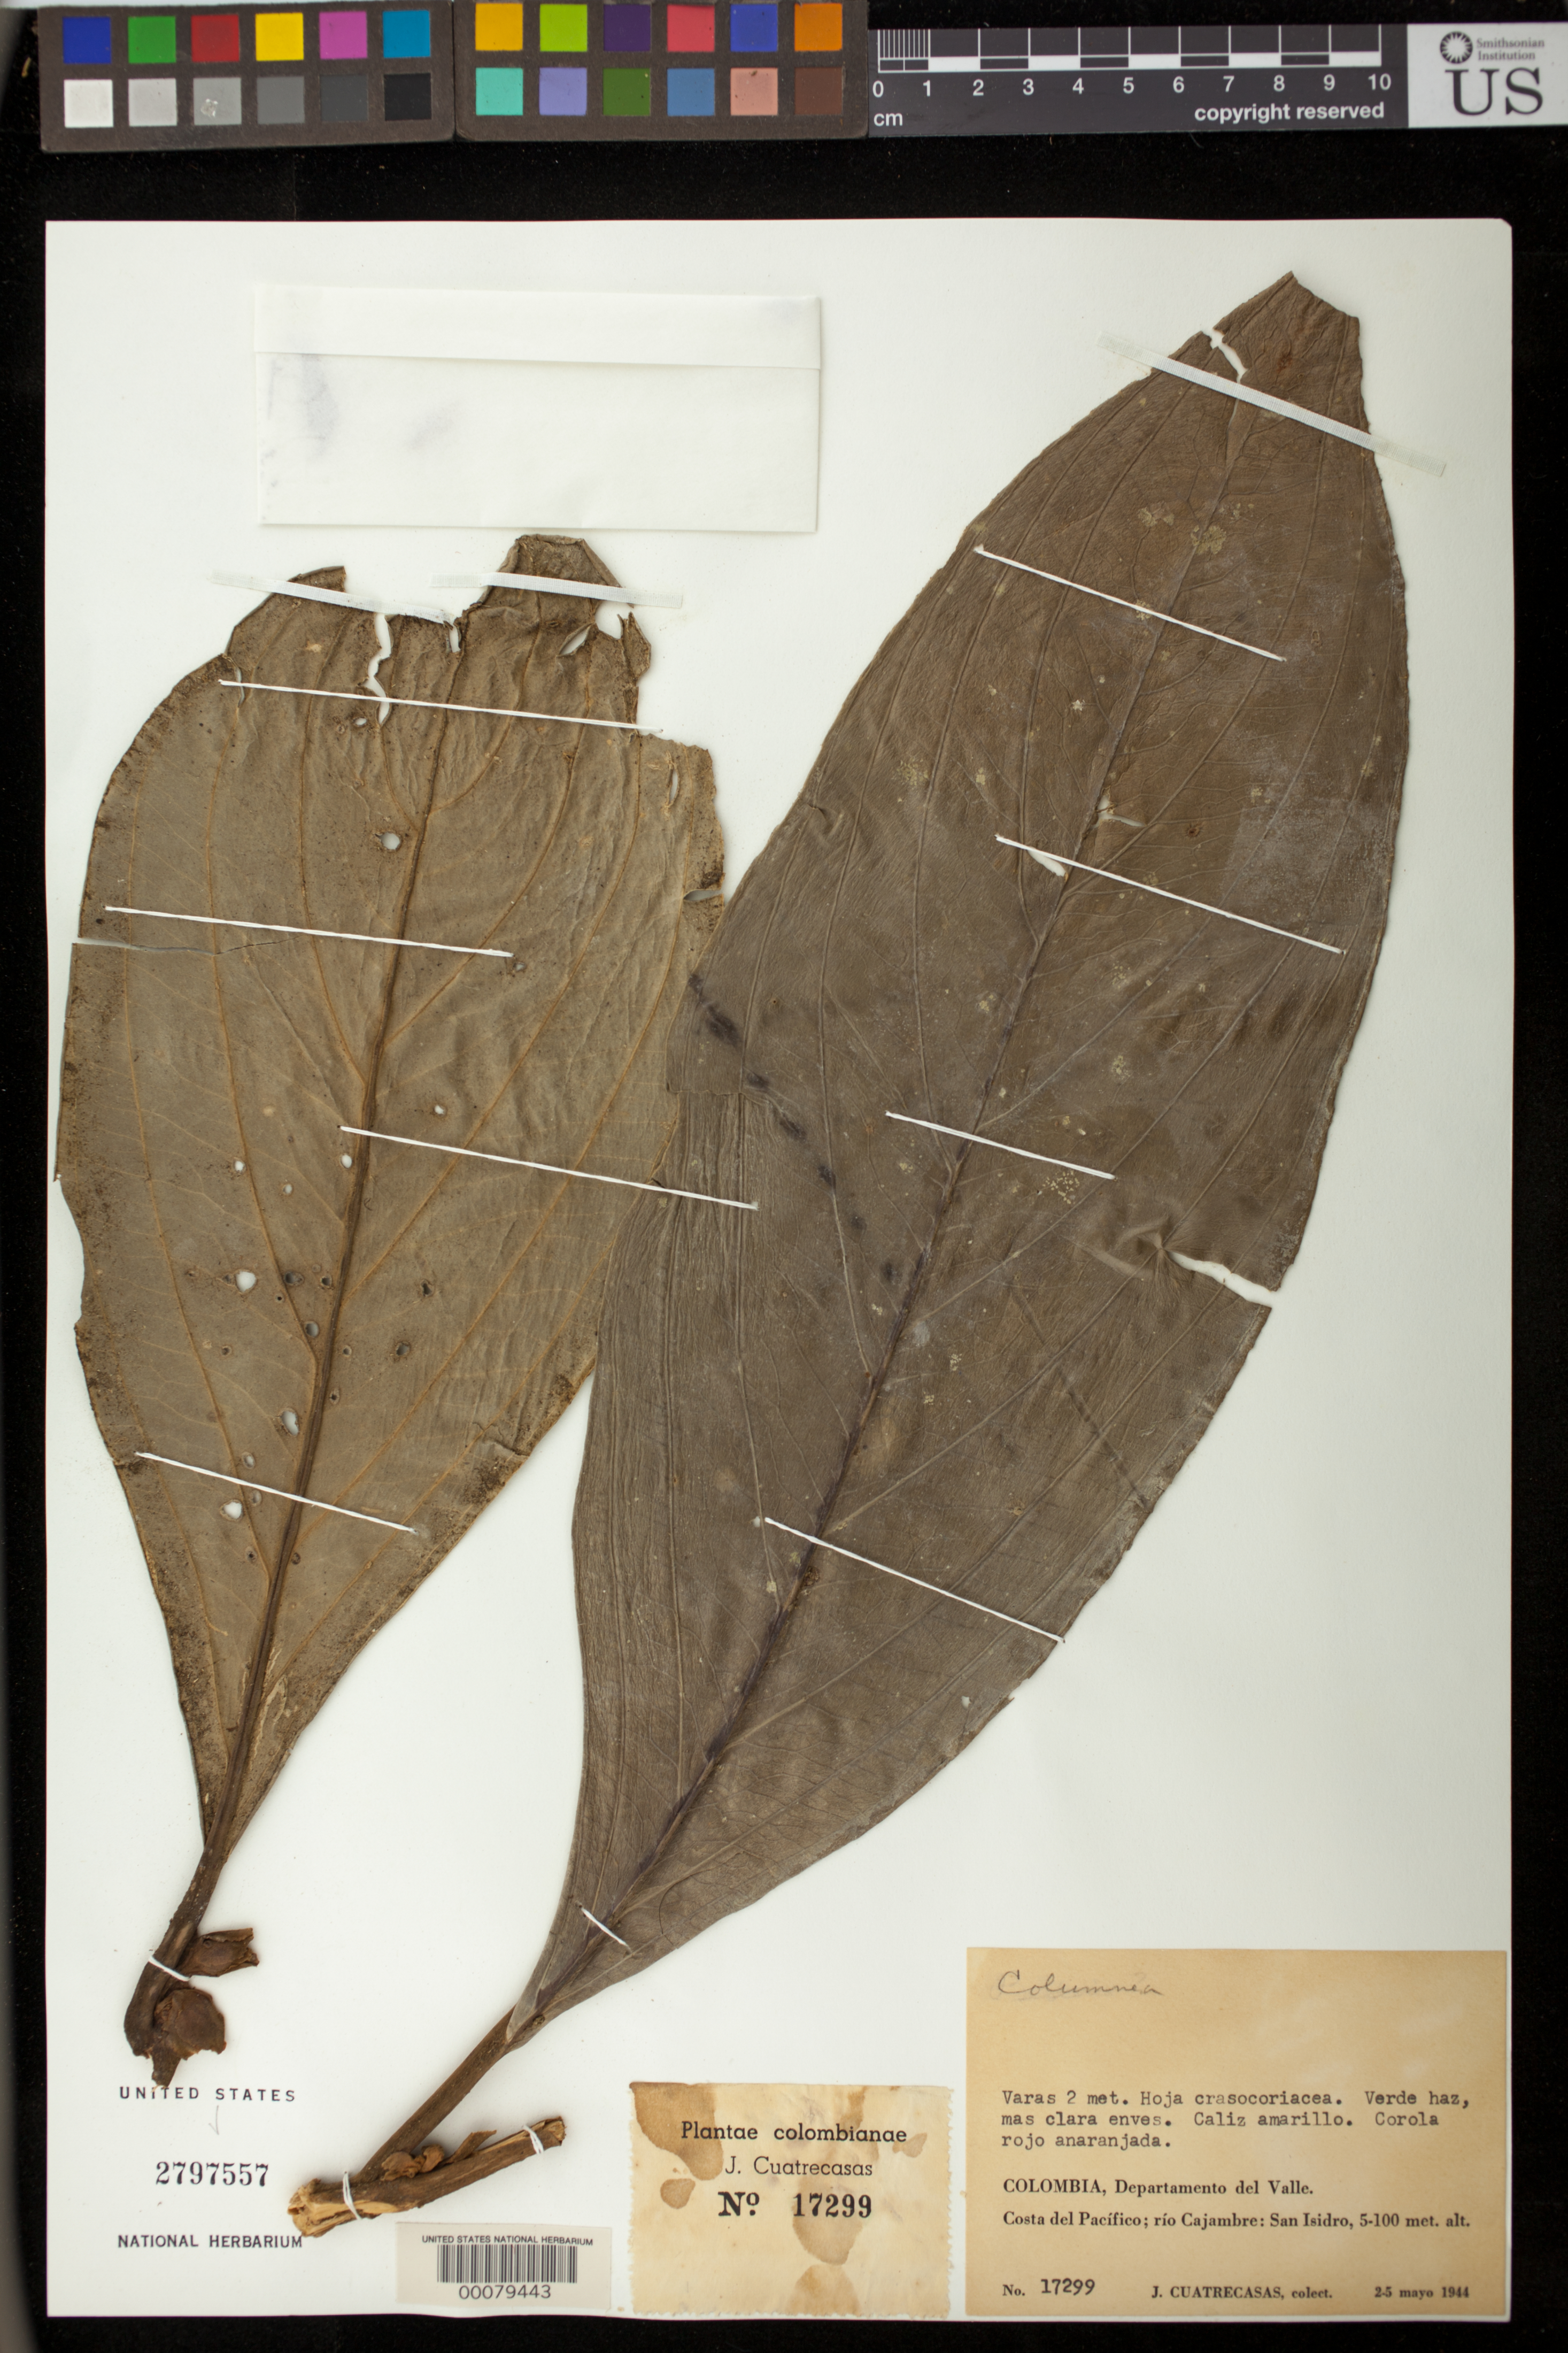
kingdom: Plantae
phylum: Tracheophyta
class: Magnoliopsida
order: Lamiales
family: Gesneriaceae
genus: Besleria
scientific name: Besleria sp.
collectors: J. Cuatrecasas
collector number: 17299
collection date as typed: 2-5 May 1944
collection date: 1944-05-02/1944-05-05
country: Colombia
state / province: Valle del Cauca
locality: Costa del Pacifico, Rio Cajambre, San Isidro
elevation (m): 5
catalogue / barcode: US 2797557